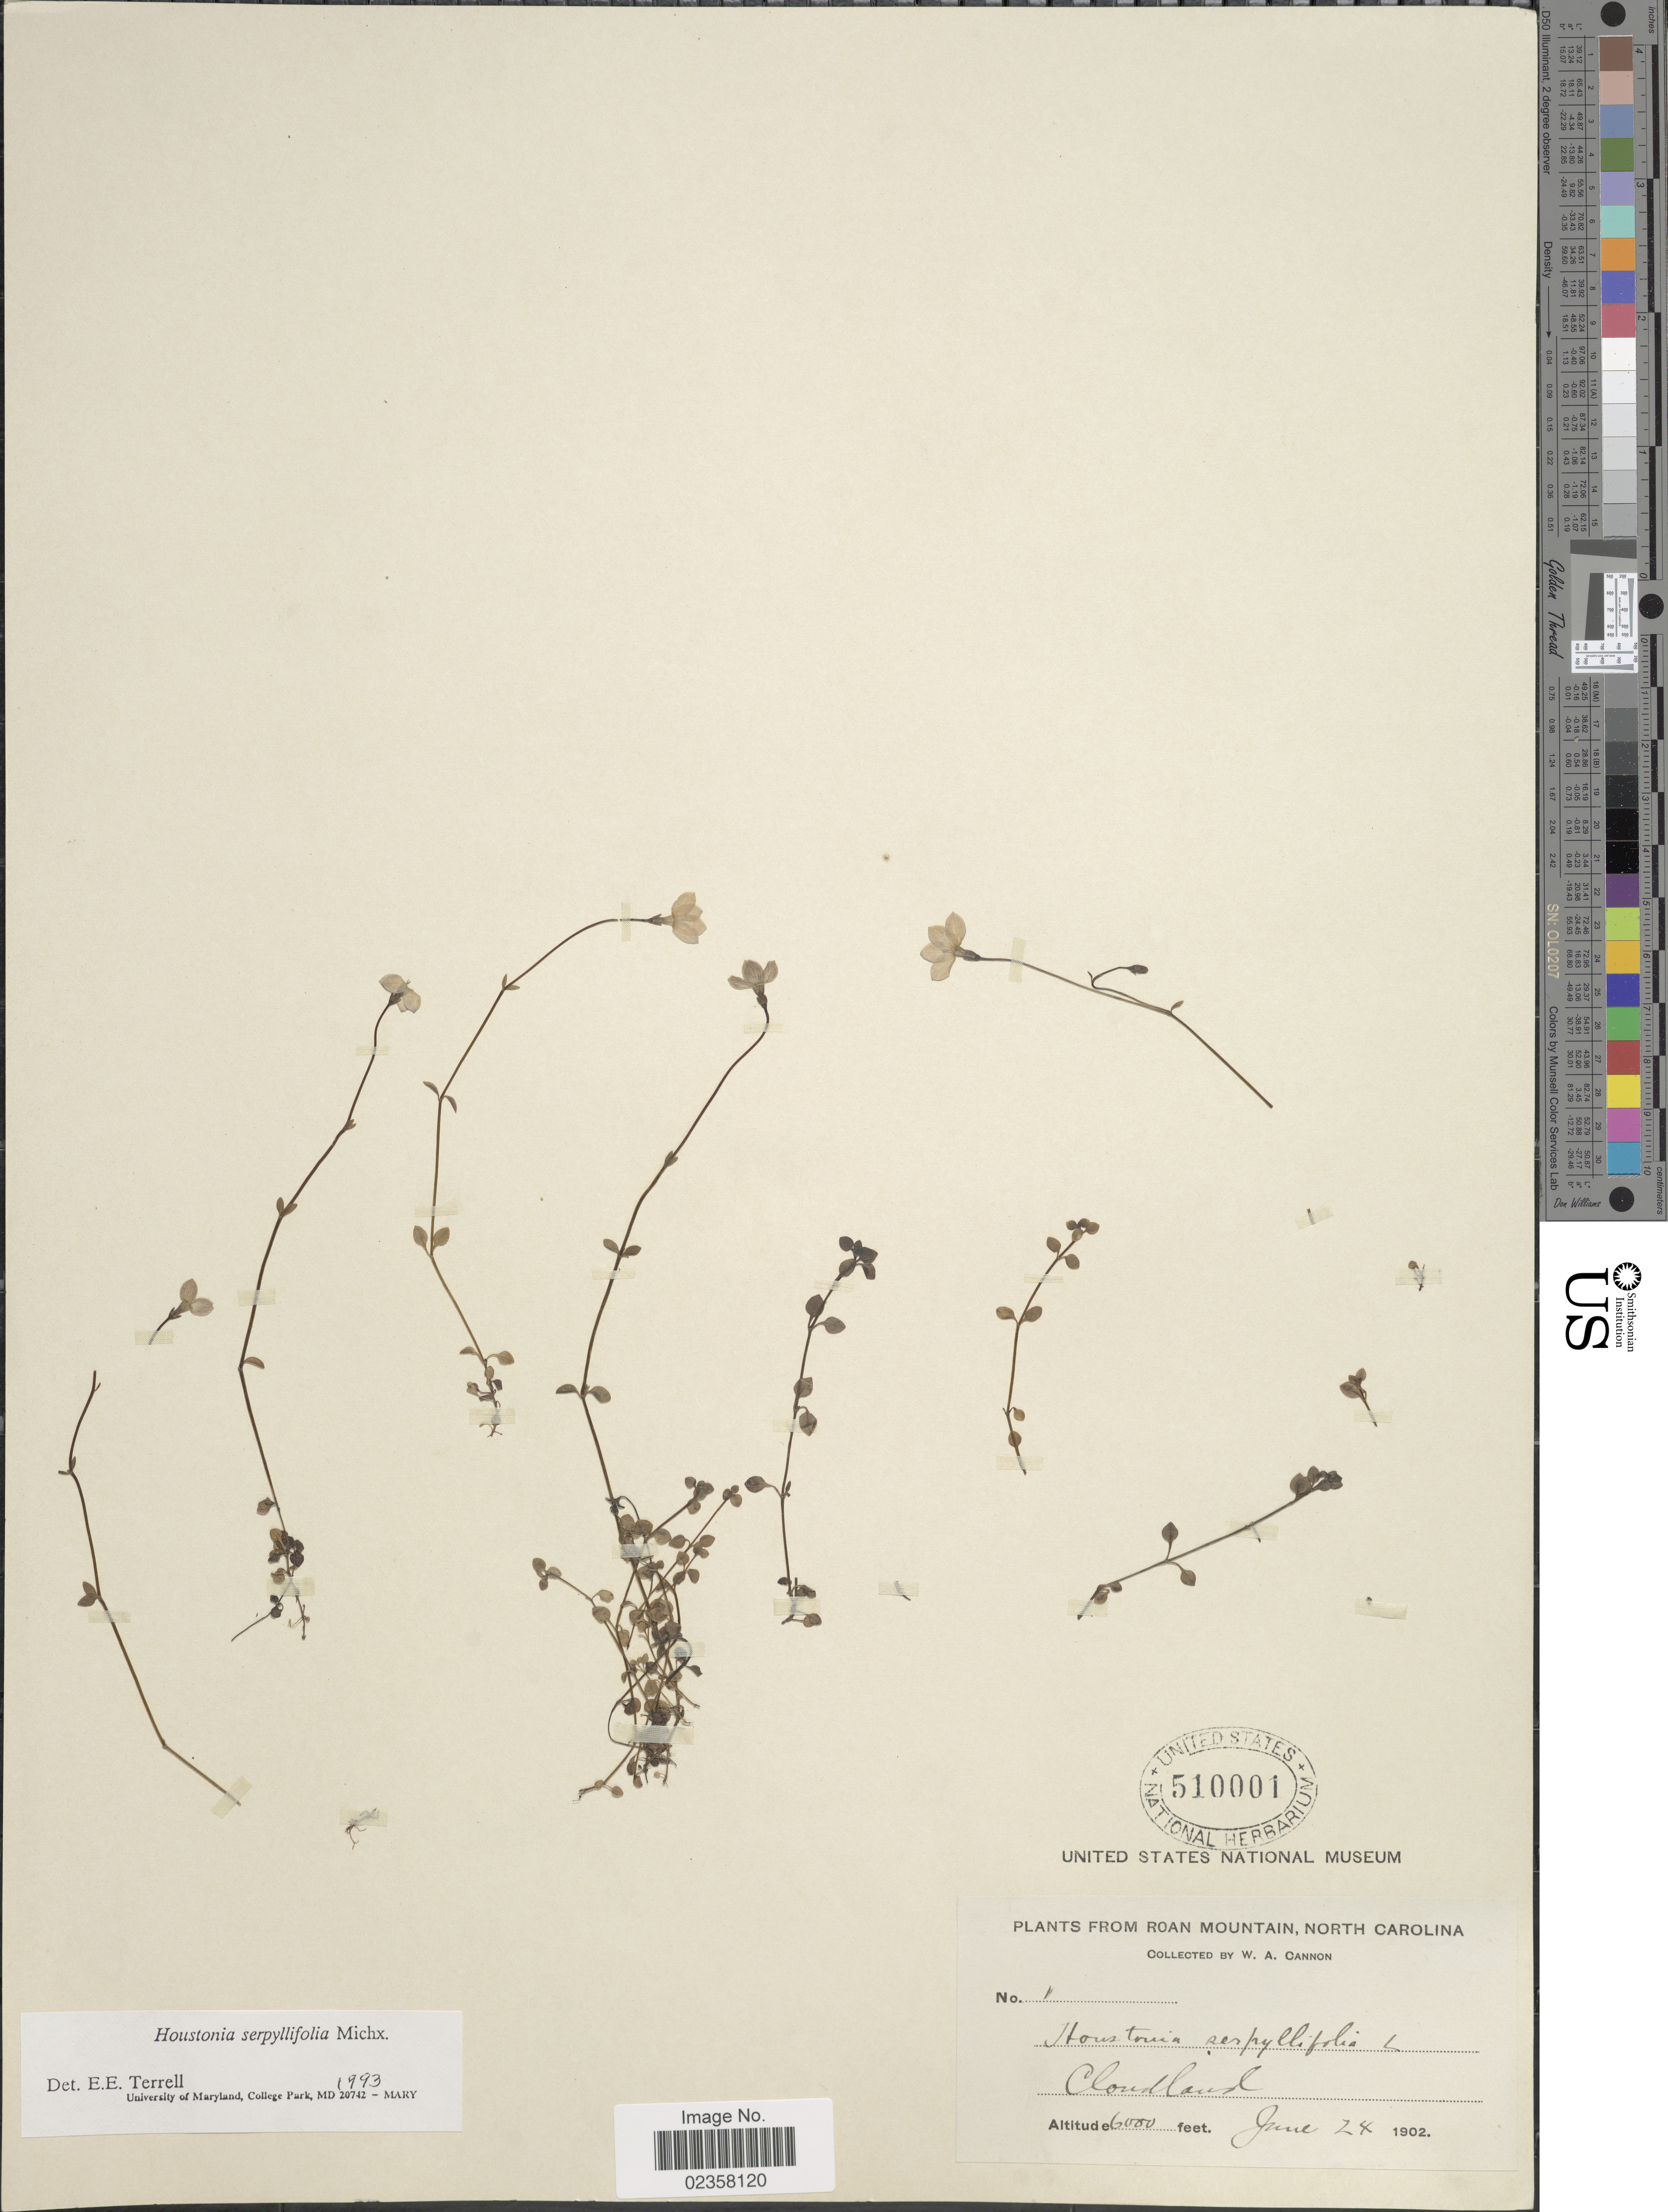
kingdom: Plantae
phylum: Tracheophyta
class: Magnoliopsida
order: Gentianales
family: Rubiaceae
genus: Houstonia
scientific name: Houstonia serpyllifolia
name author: Michx.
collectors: W. Cannon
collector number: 1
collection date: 1902-06-24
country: United States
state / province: North Carolina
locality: Roan Mountain, Cloudland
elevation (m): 1829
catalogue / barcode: US 510001